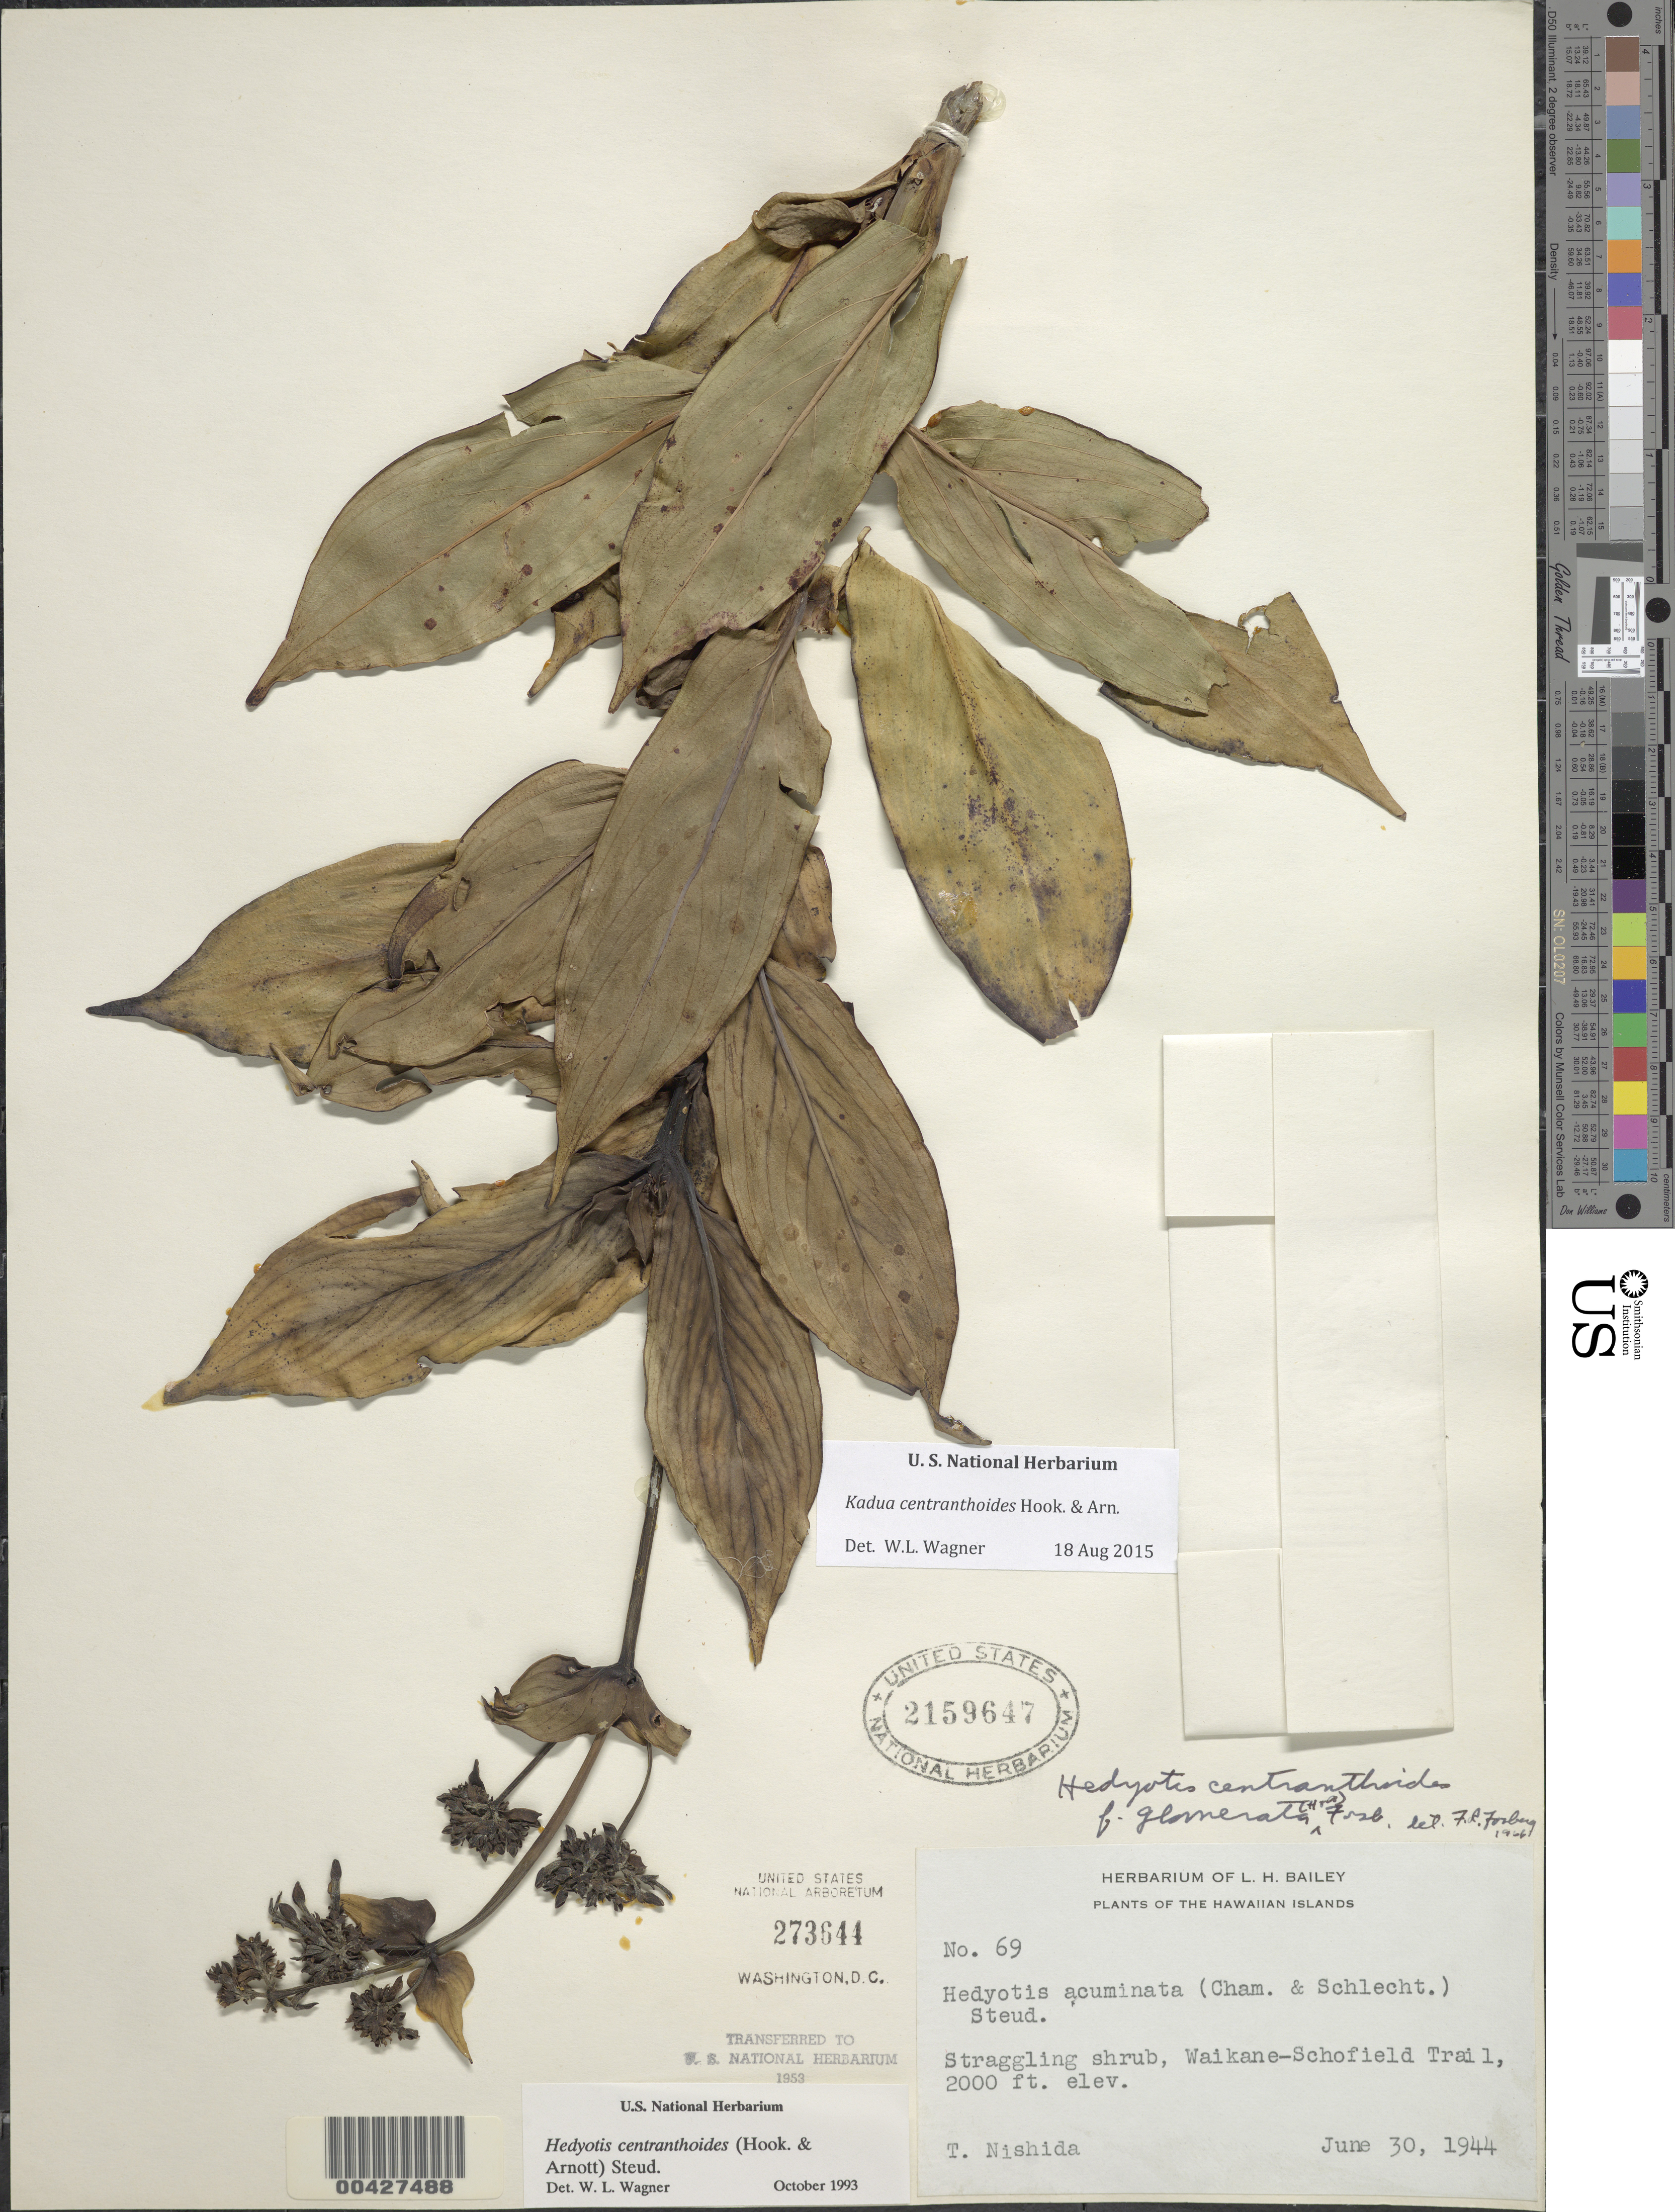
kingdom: Plantae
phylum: Tracheophyta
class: Magnoliopsida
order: Gentianales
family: Rubiaceae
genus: Kadua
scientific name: Kadua centranthoides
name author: Hook. & Arn.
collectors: T. Nishida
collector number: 69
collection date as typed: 30 Jun 1944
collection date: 1944-06-30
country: United States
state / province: Hawaii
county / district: Honolulu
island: Oahu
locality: Waikane-Schofield Trail.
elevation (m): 610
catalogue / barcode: US 2159647